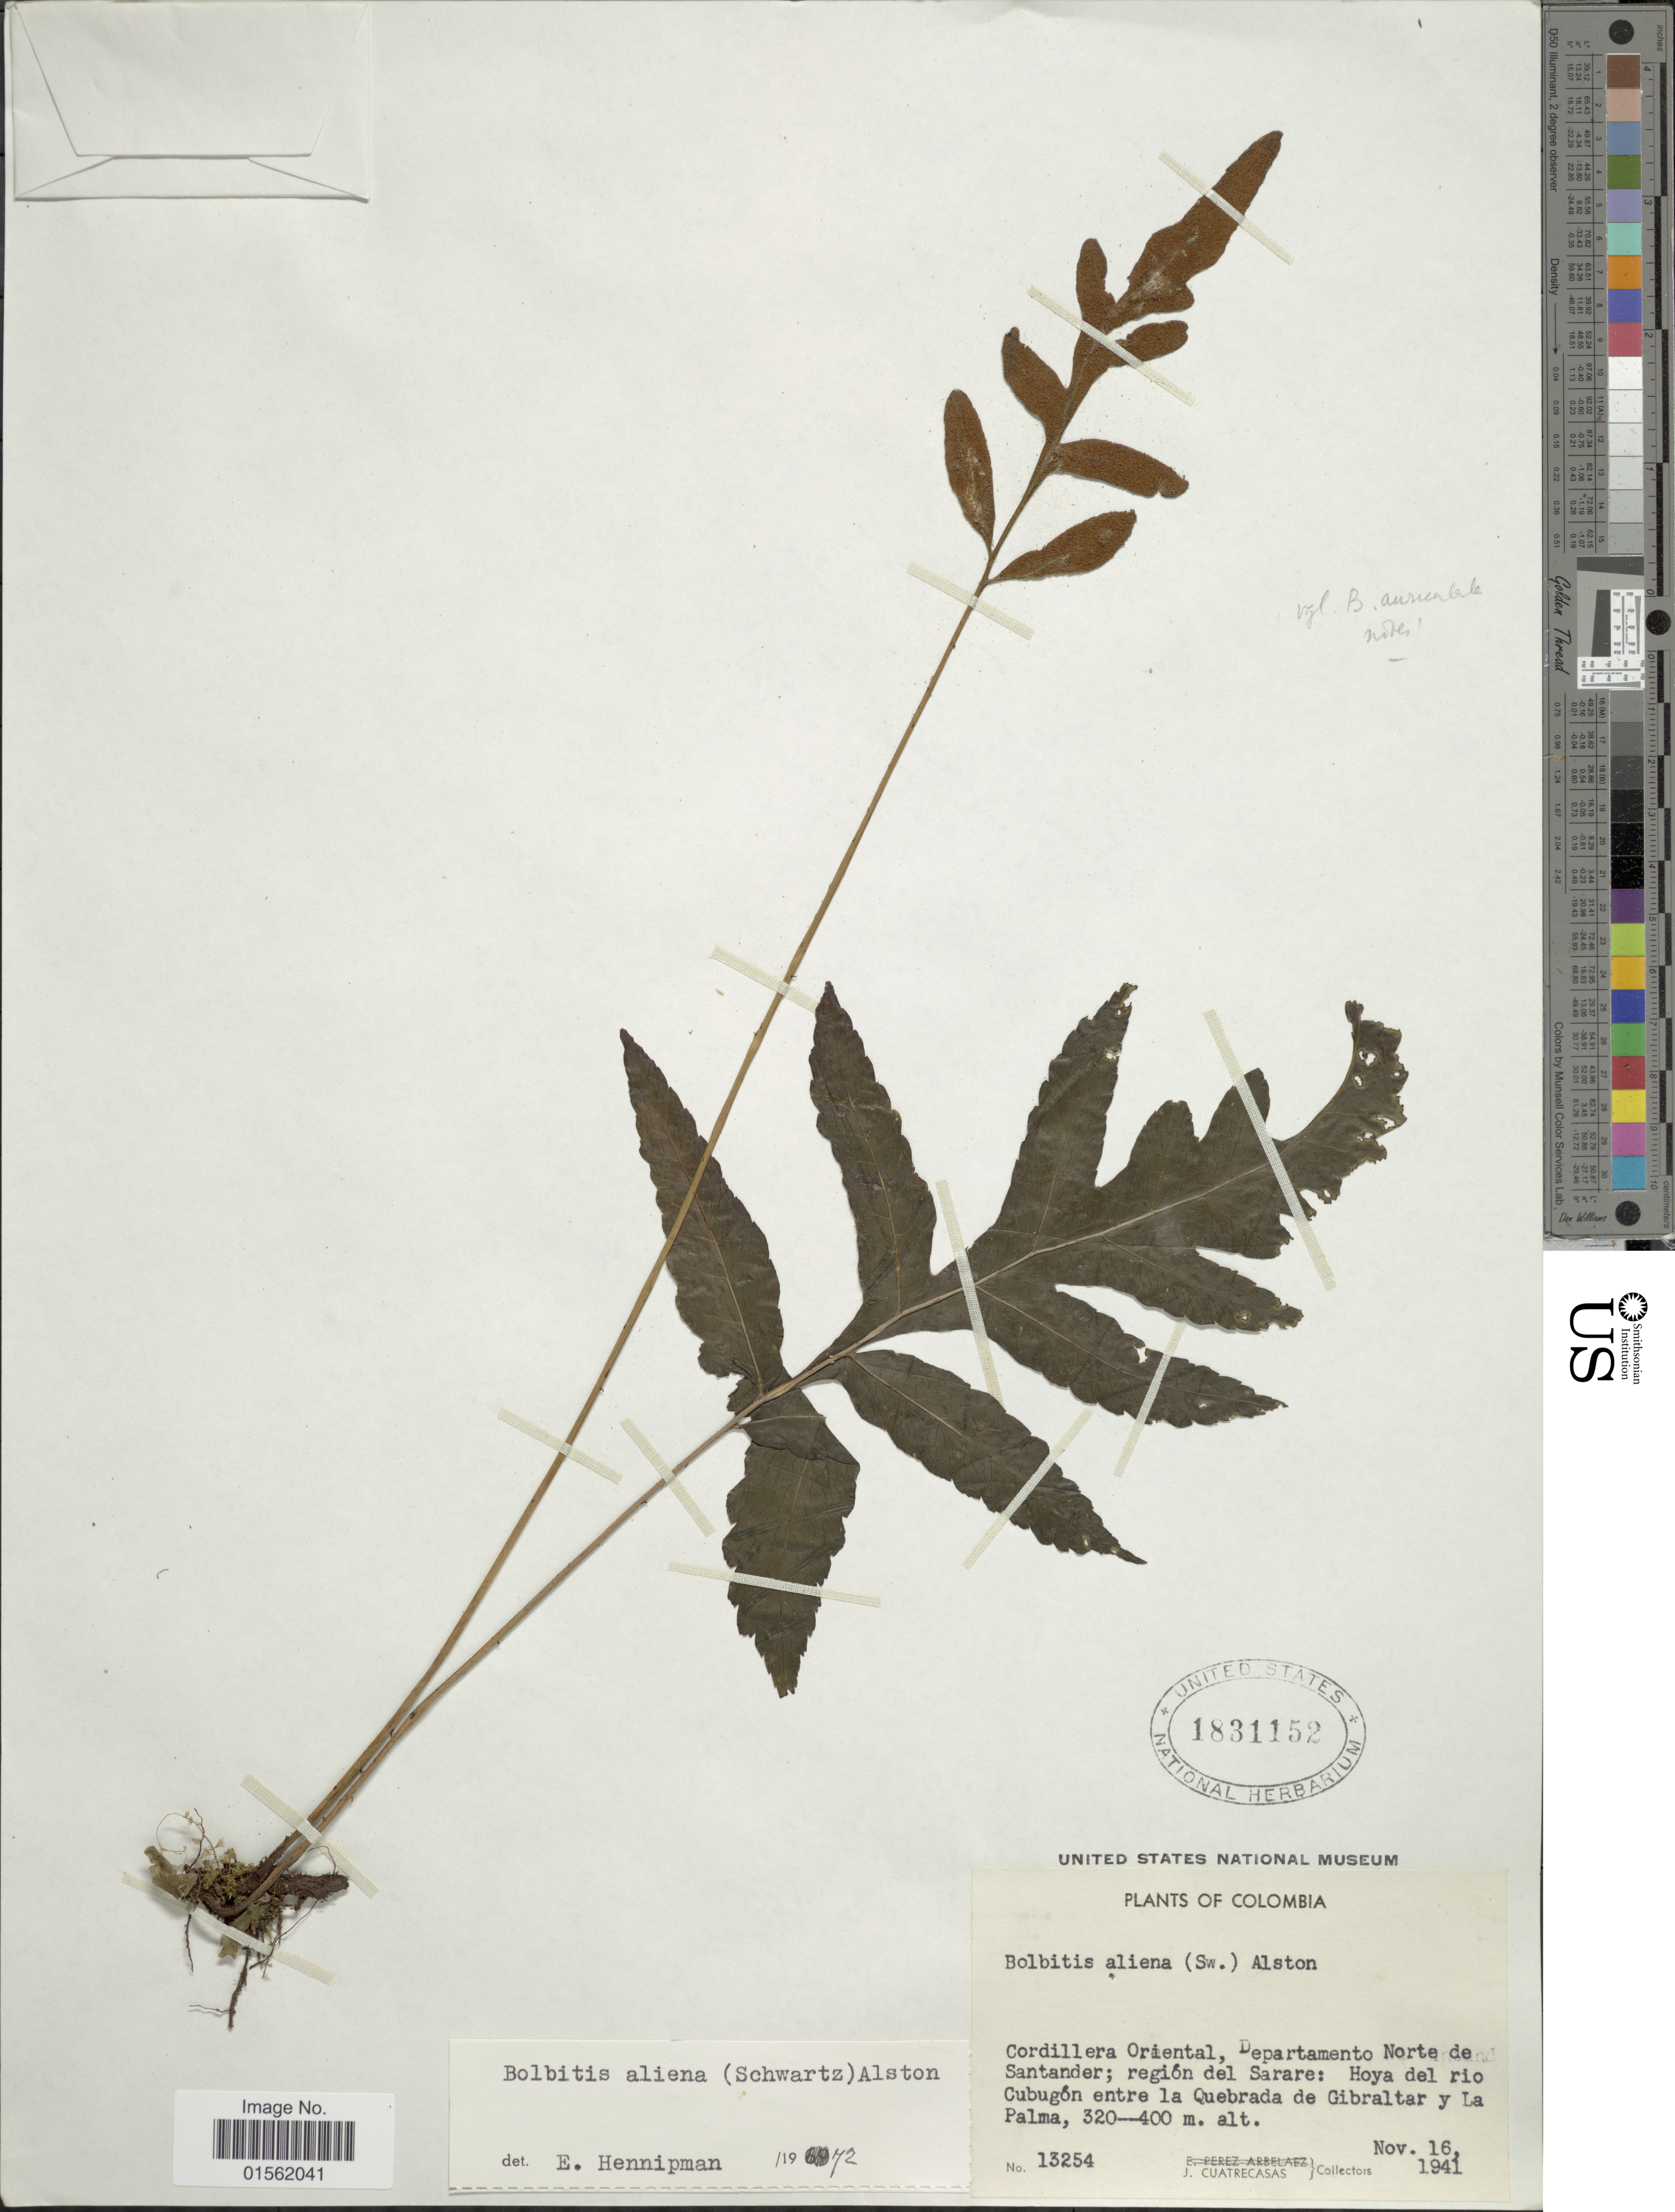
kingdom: Plantae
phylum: Tracheophyta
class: Polypodiopsida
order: Polypodiales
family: Dryopteridaceae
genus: Bolbitis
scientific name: Bolbitis aliena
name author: (Sw.) Alston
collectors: J. Cuatrecasas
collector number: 13254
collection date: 1941-11-16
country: Colombia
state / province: Norte de Santander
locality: Cordillera Oriental; región del Sarare: Hoya del rio Cubugón entre la Quebrada de Gibraltar y La Palma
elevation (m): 320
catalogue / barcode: US 1831152